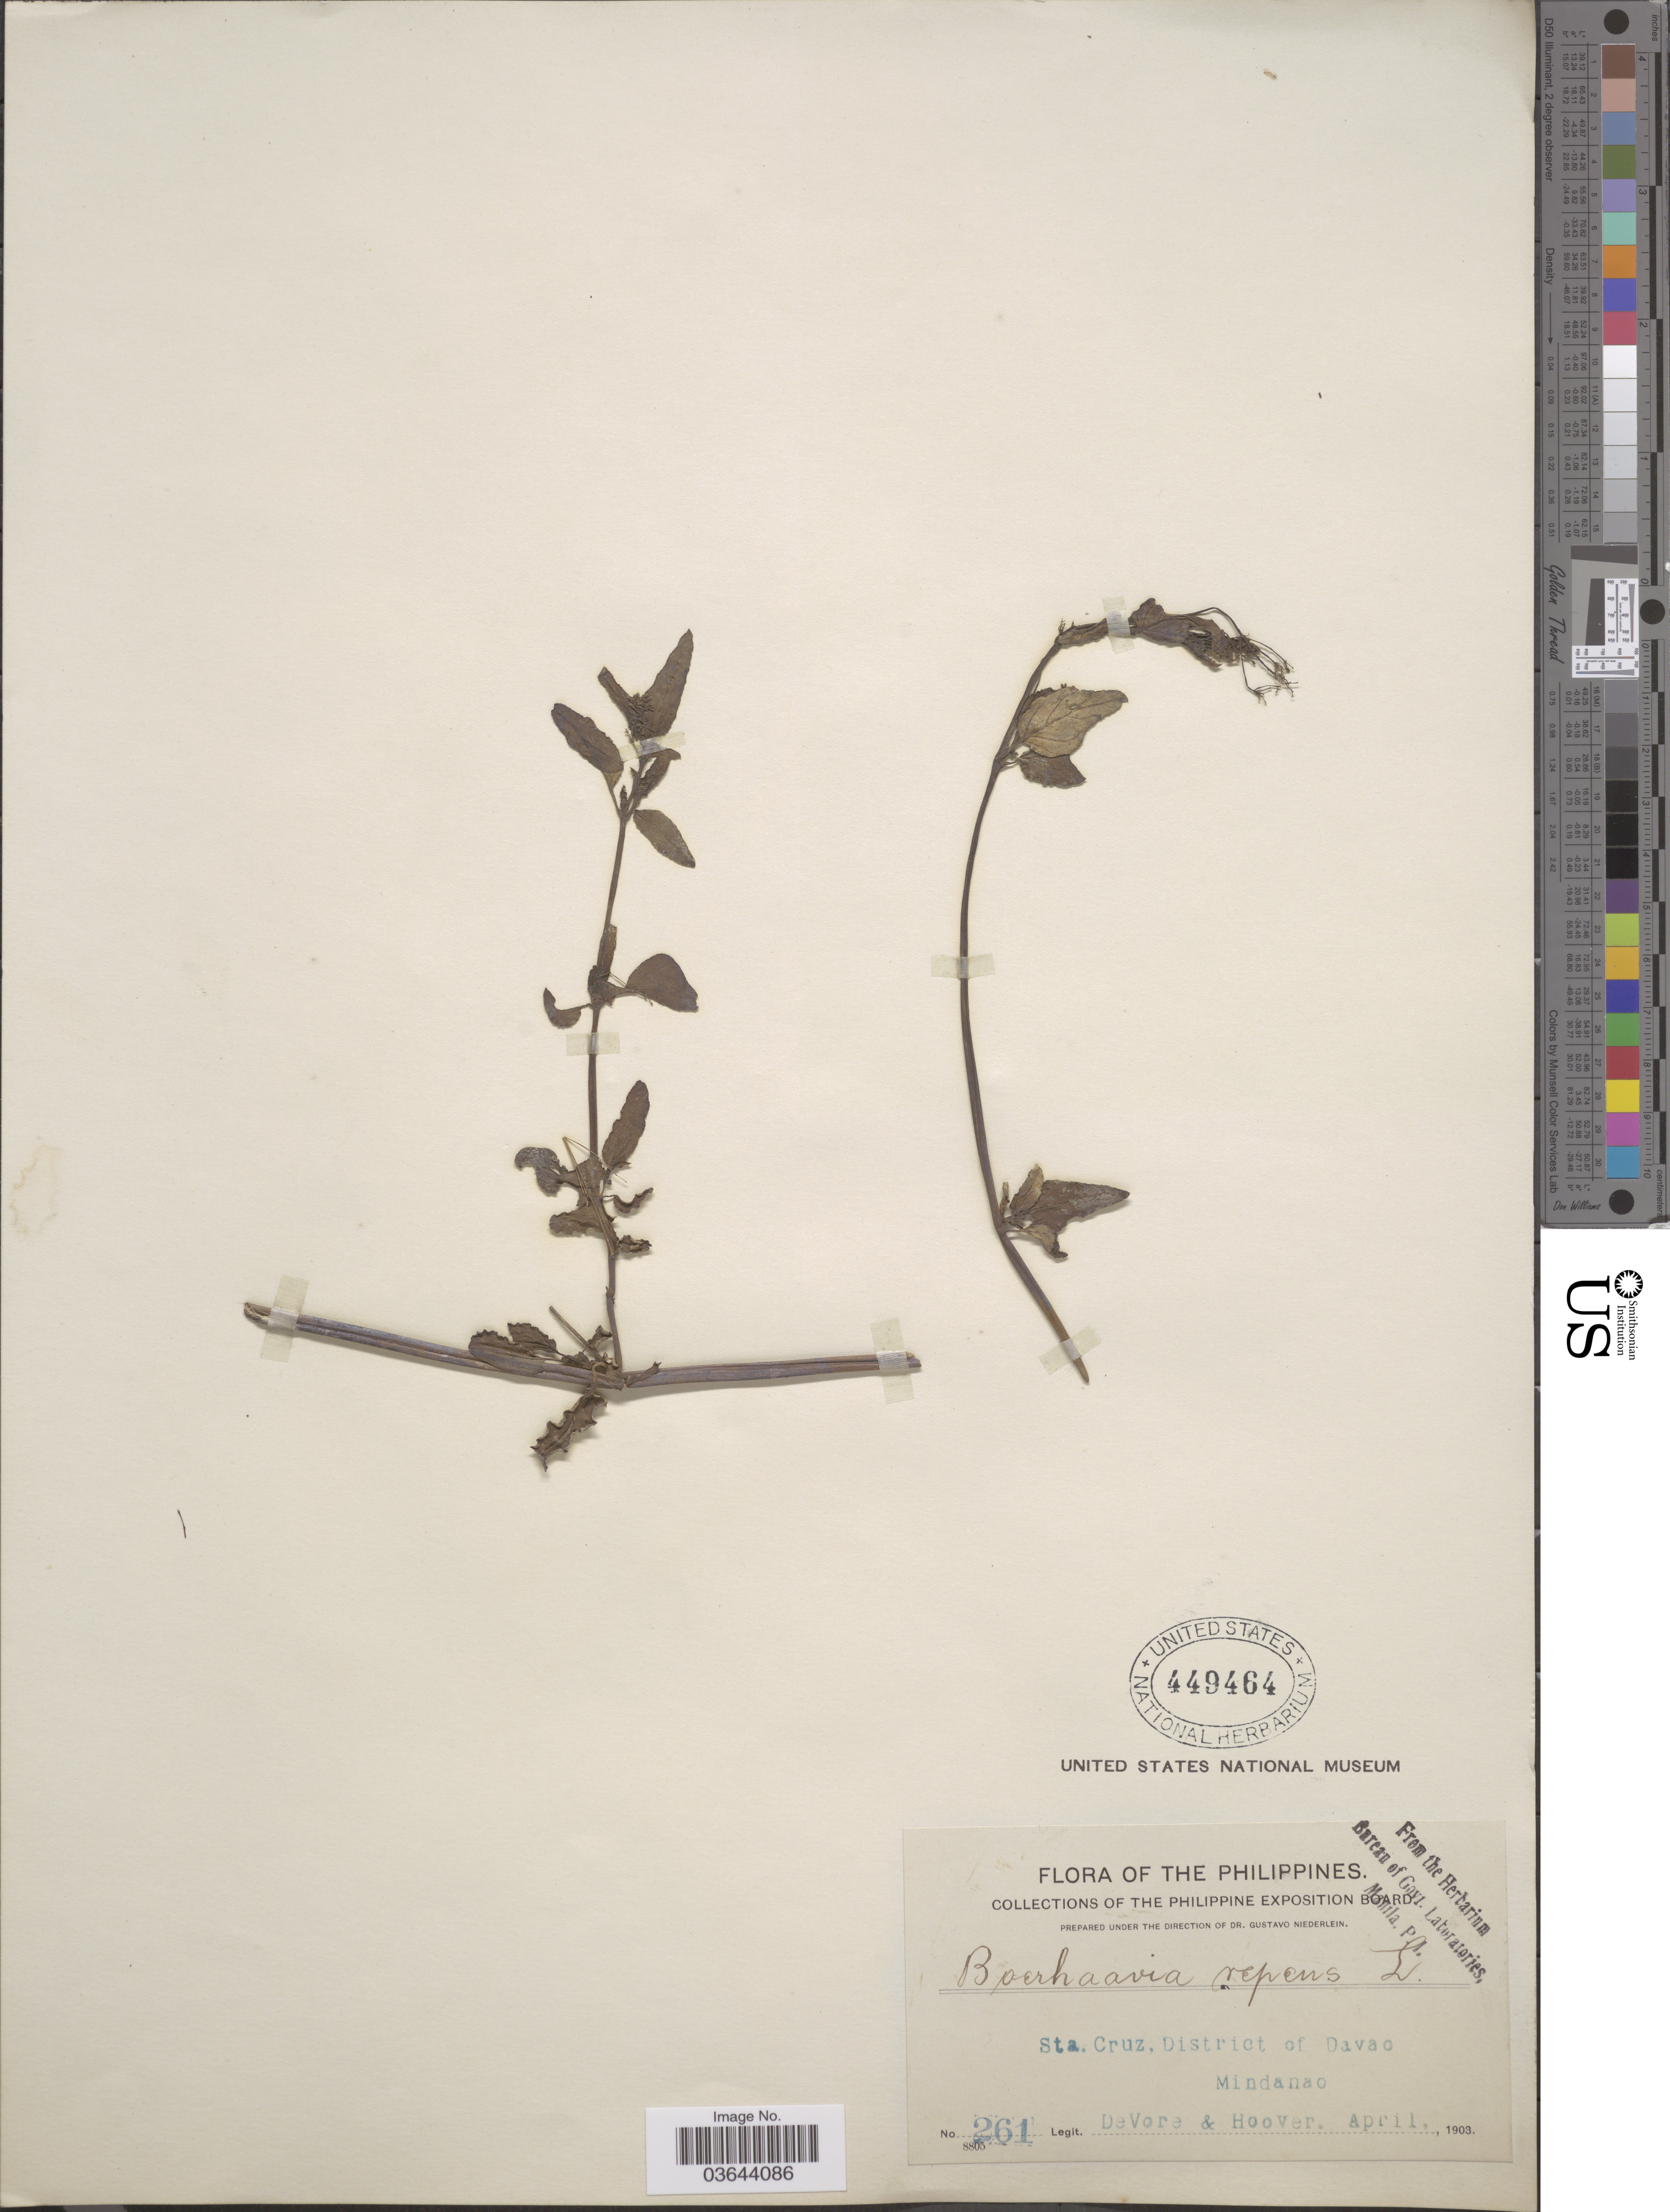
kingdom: Plantae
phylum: Tracheophyta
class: Magnoliopsida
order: Caryophyllales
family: Nyctaginaceae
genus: Boerhavia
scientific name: Boerhavia diffusa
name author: L.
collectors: B. F. DeVore & -- Hoover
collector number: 261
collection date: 1903-04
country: Philippines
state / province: Davao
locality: Sta. Cruz, District of Davao, Mindanao.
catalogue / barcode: US 449464